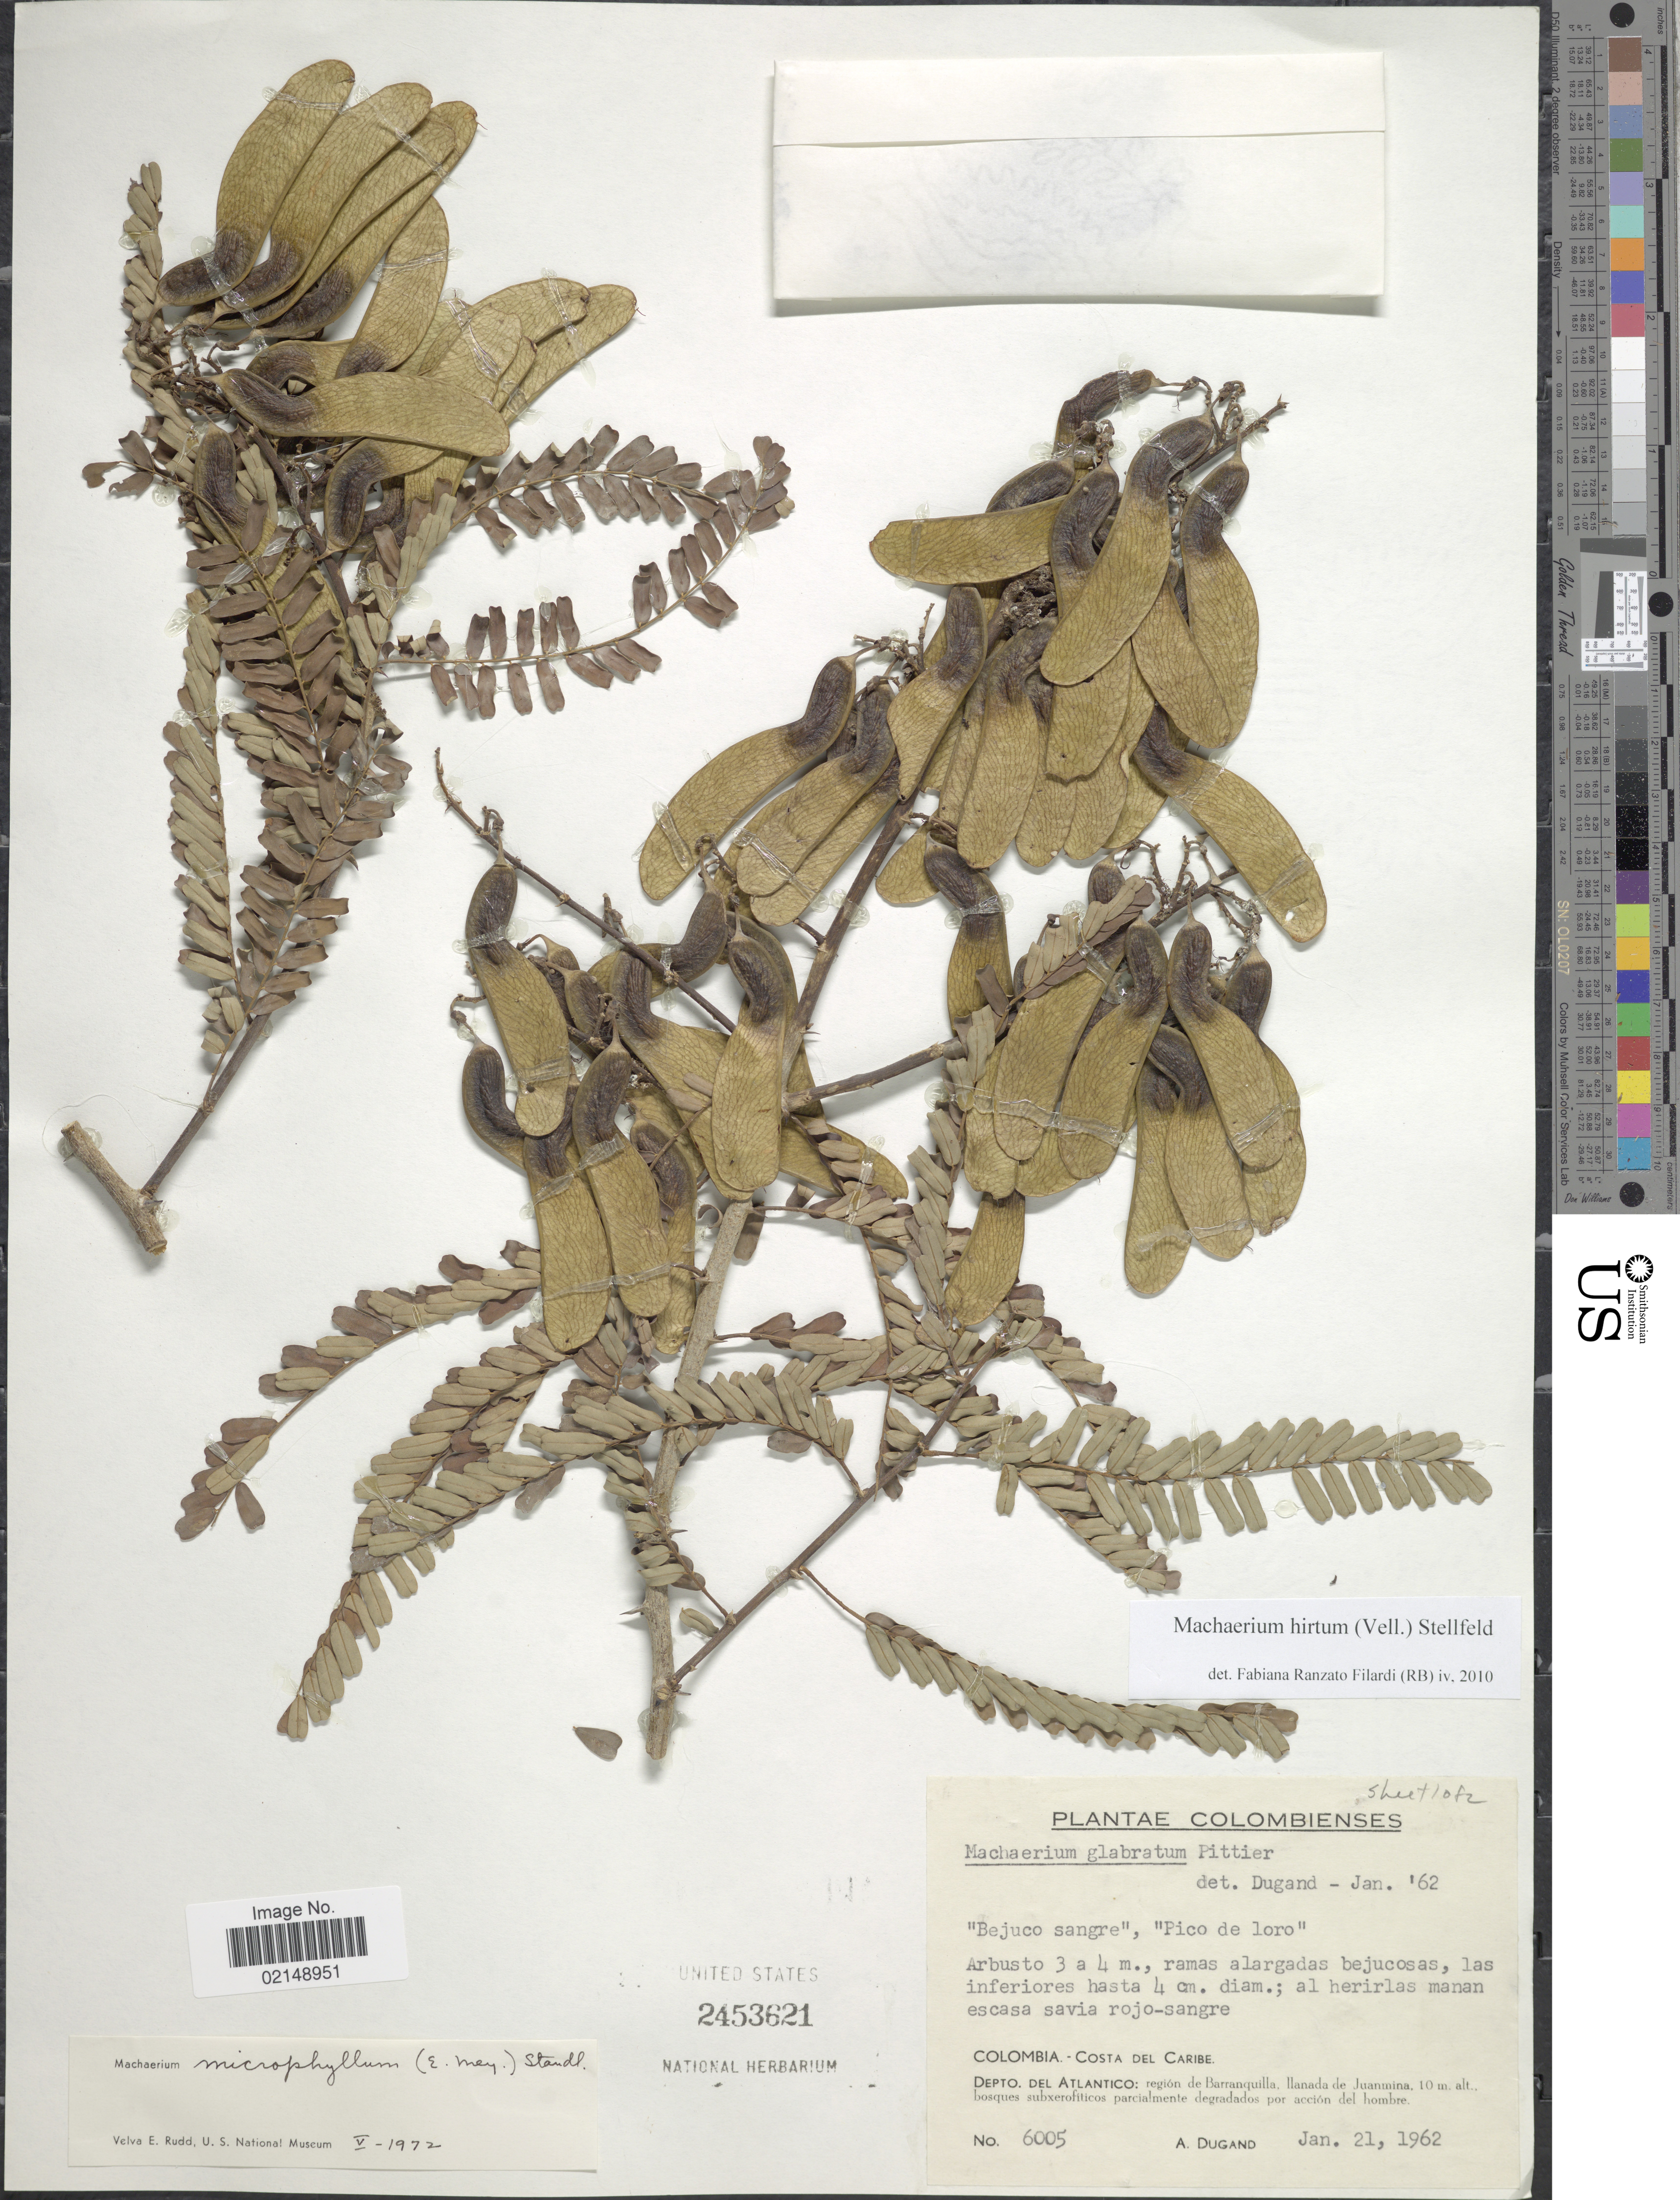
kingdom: Plantae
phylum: Tracheophyta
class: Magnoliopsida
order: Fabales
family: Fabaceae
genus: Machaerium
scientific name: Machaerium hirtum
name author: (Vell.) Stellfeld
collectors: A. Dugand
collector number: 6005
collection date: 1962-01-21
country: Colombia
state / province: Atlántico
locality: Colombiensis. Costa Del Caribe. Region de Barranquilla, llanada de Juanmina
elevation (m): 10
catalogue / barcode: US 2453621